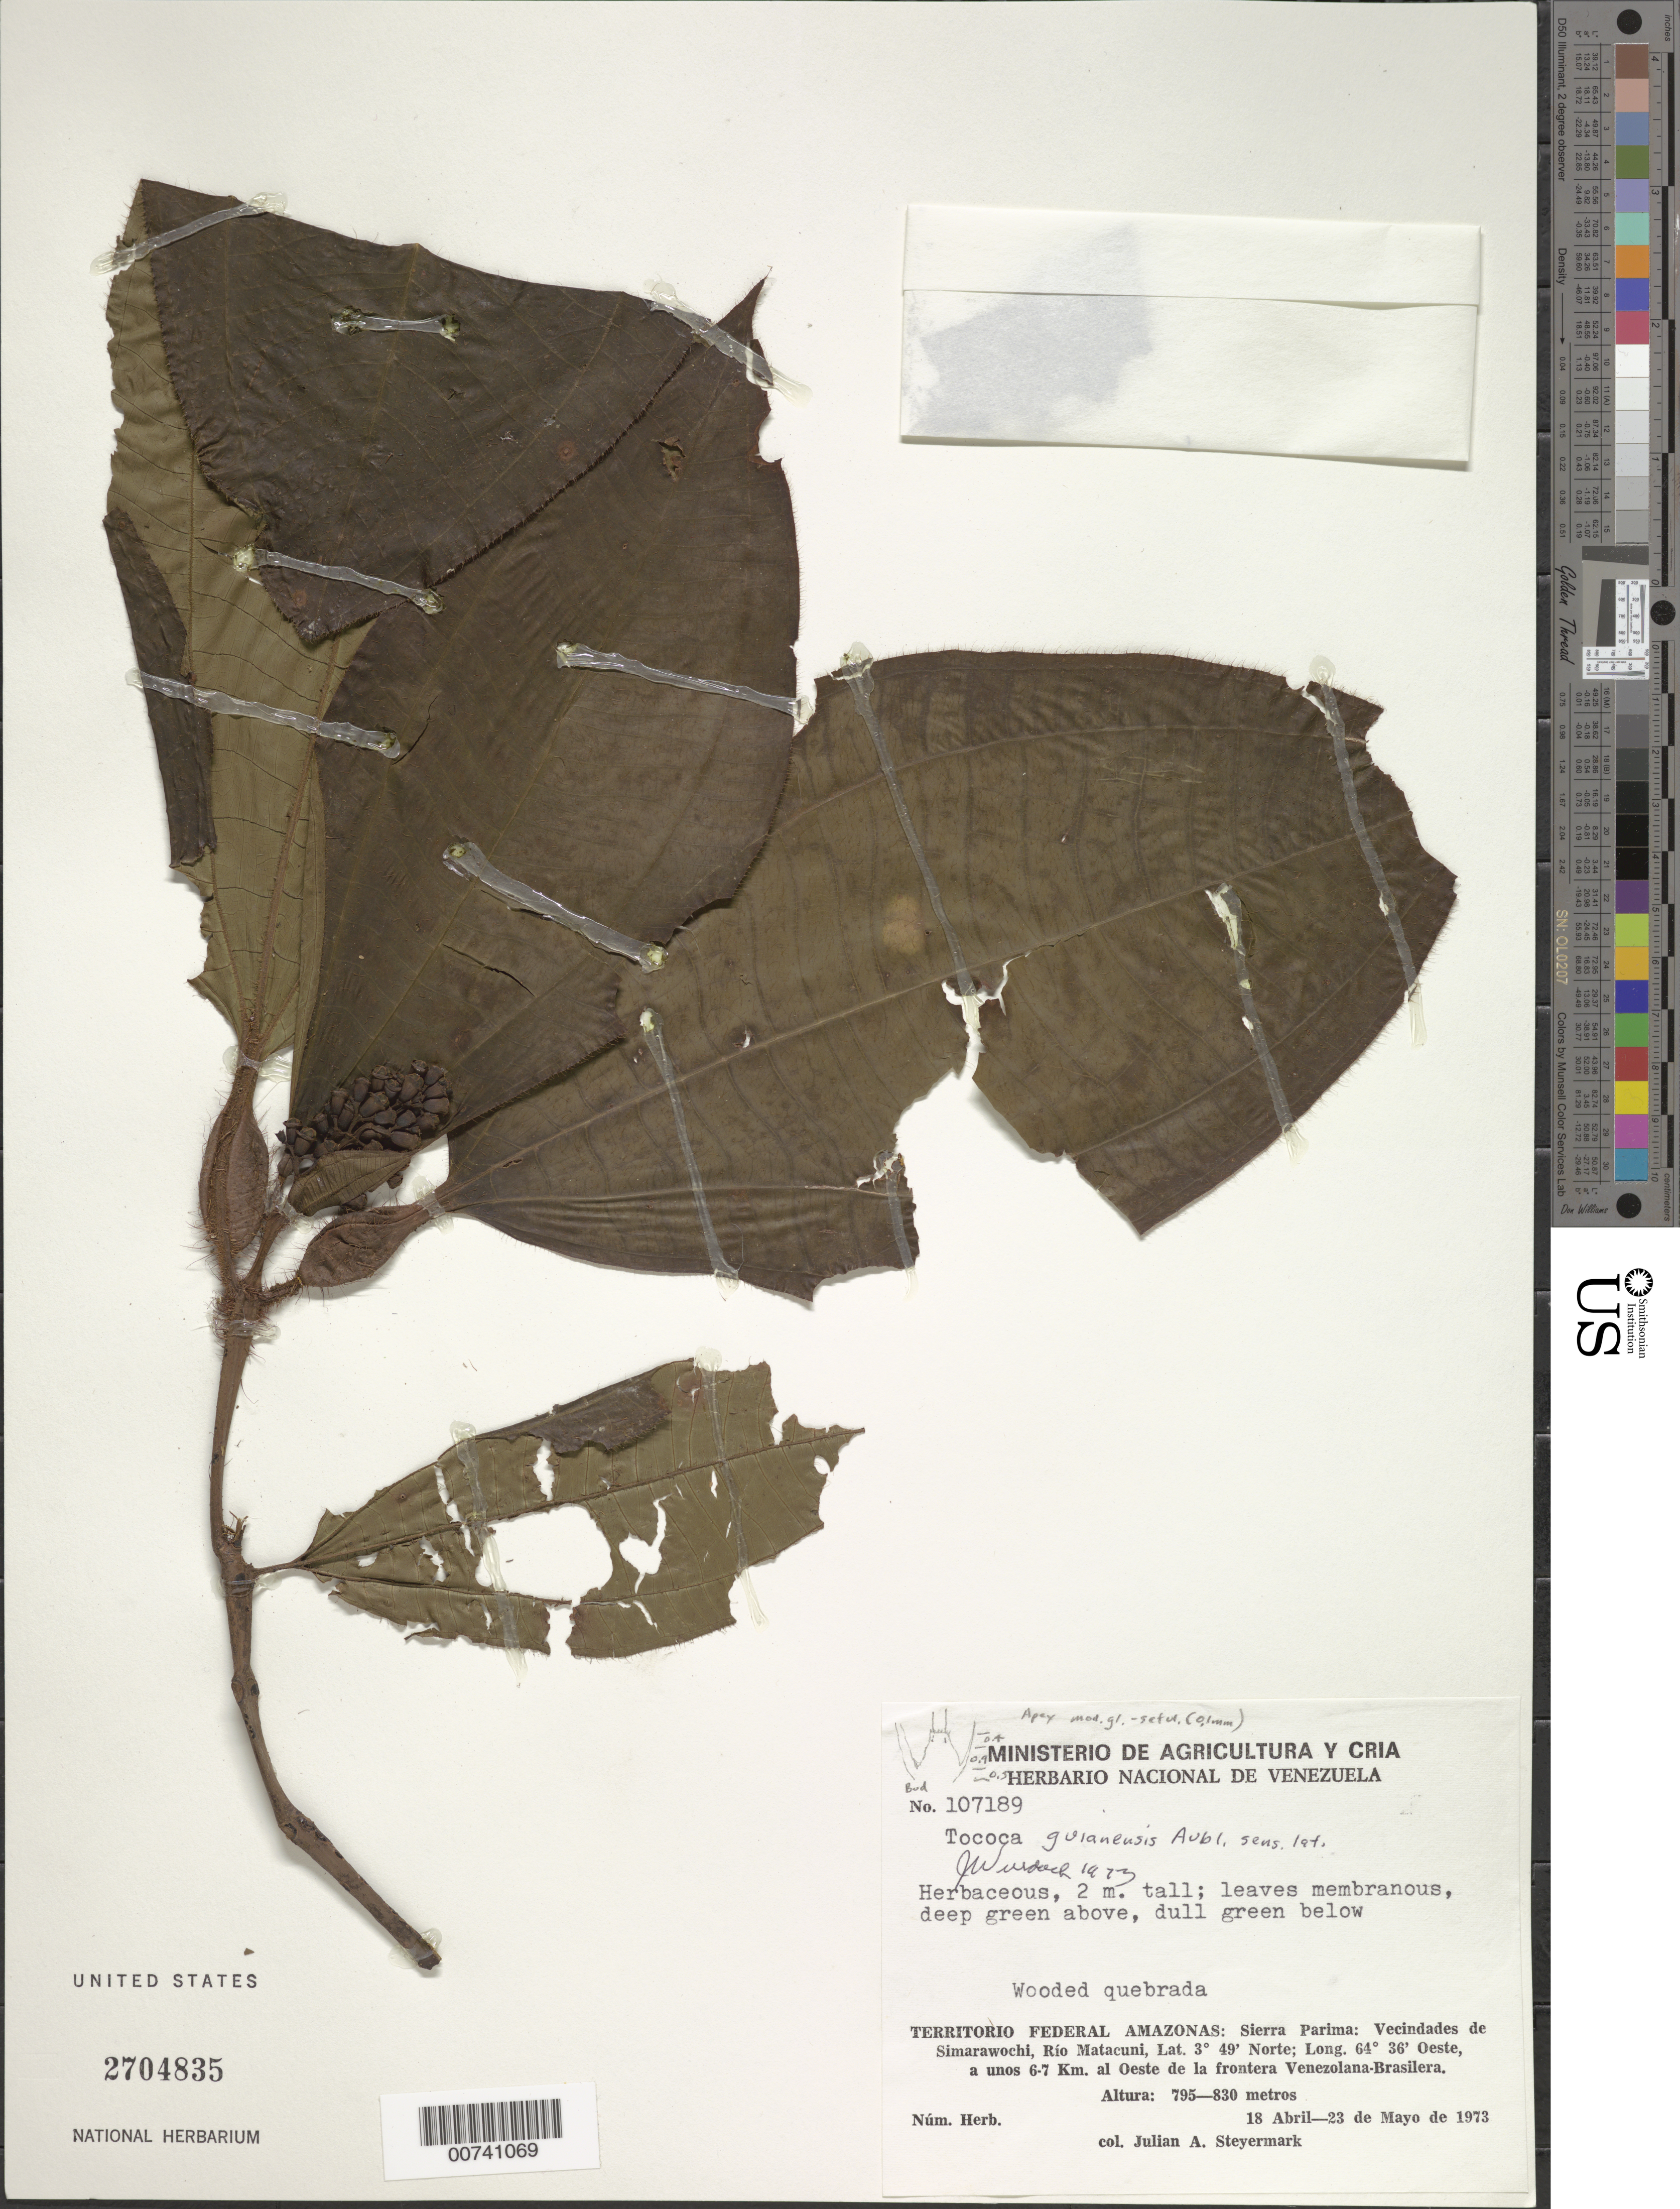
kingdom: Plantae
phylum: Tracheophyta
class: Magnoliopsida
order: Myrtales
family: Melastomataceae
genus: Tococa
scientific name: Tococa guianensis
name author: Aubl.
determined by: Wurdack, John J., (US), US (UNITED STATES)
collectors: J. Steyermark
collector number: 107189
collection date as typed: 18-Apr-73 to 23-May-73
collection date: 1973-04-18/1973-05-23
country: Venezuela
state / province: Amazonas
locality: Sierra Parima; vec de Simarawochi, Río Matacuni, a unos 6-7 km al oeste de la frontera Venezolana-Brasilera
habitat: Wooded quebrada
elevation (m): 795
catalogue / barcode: US 2704835